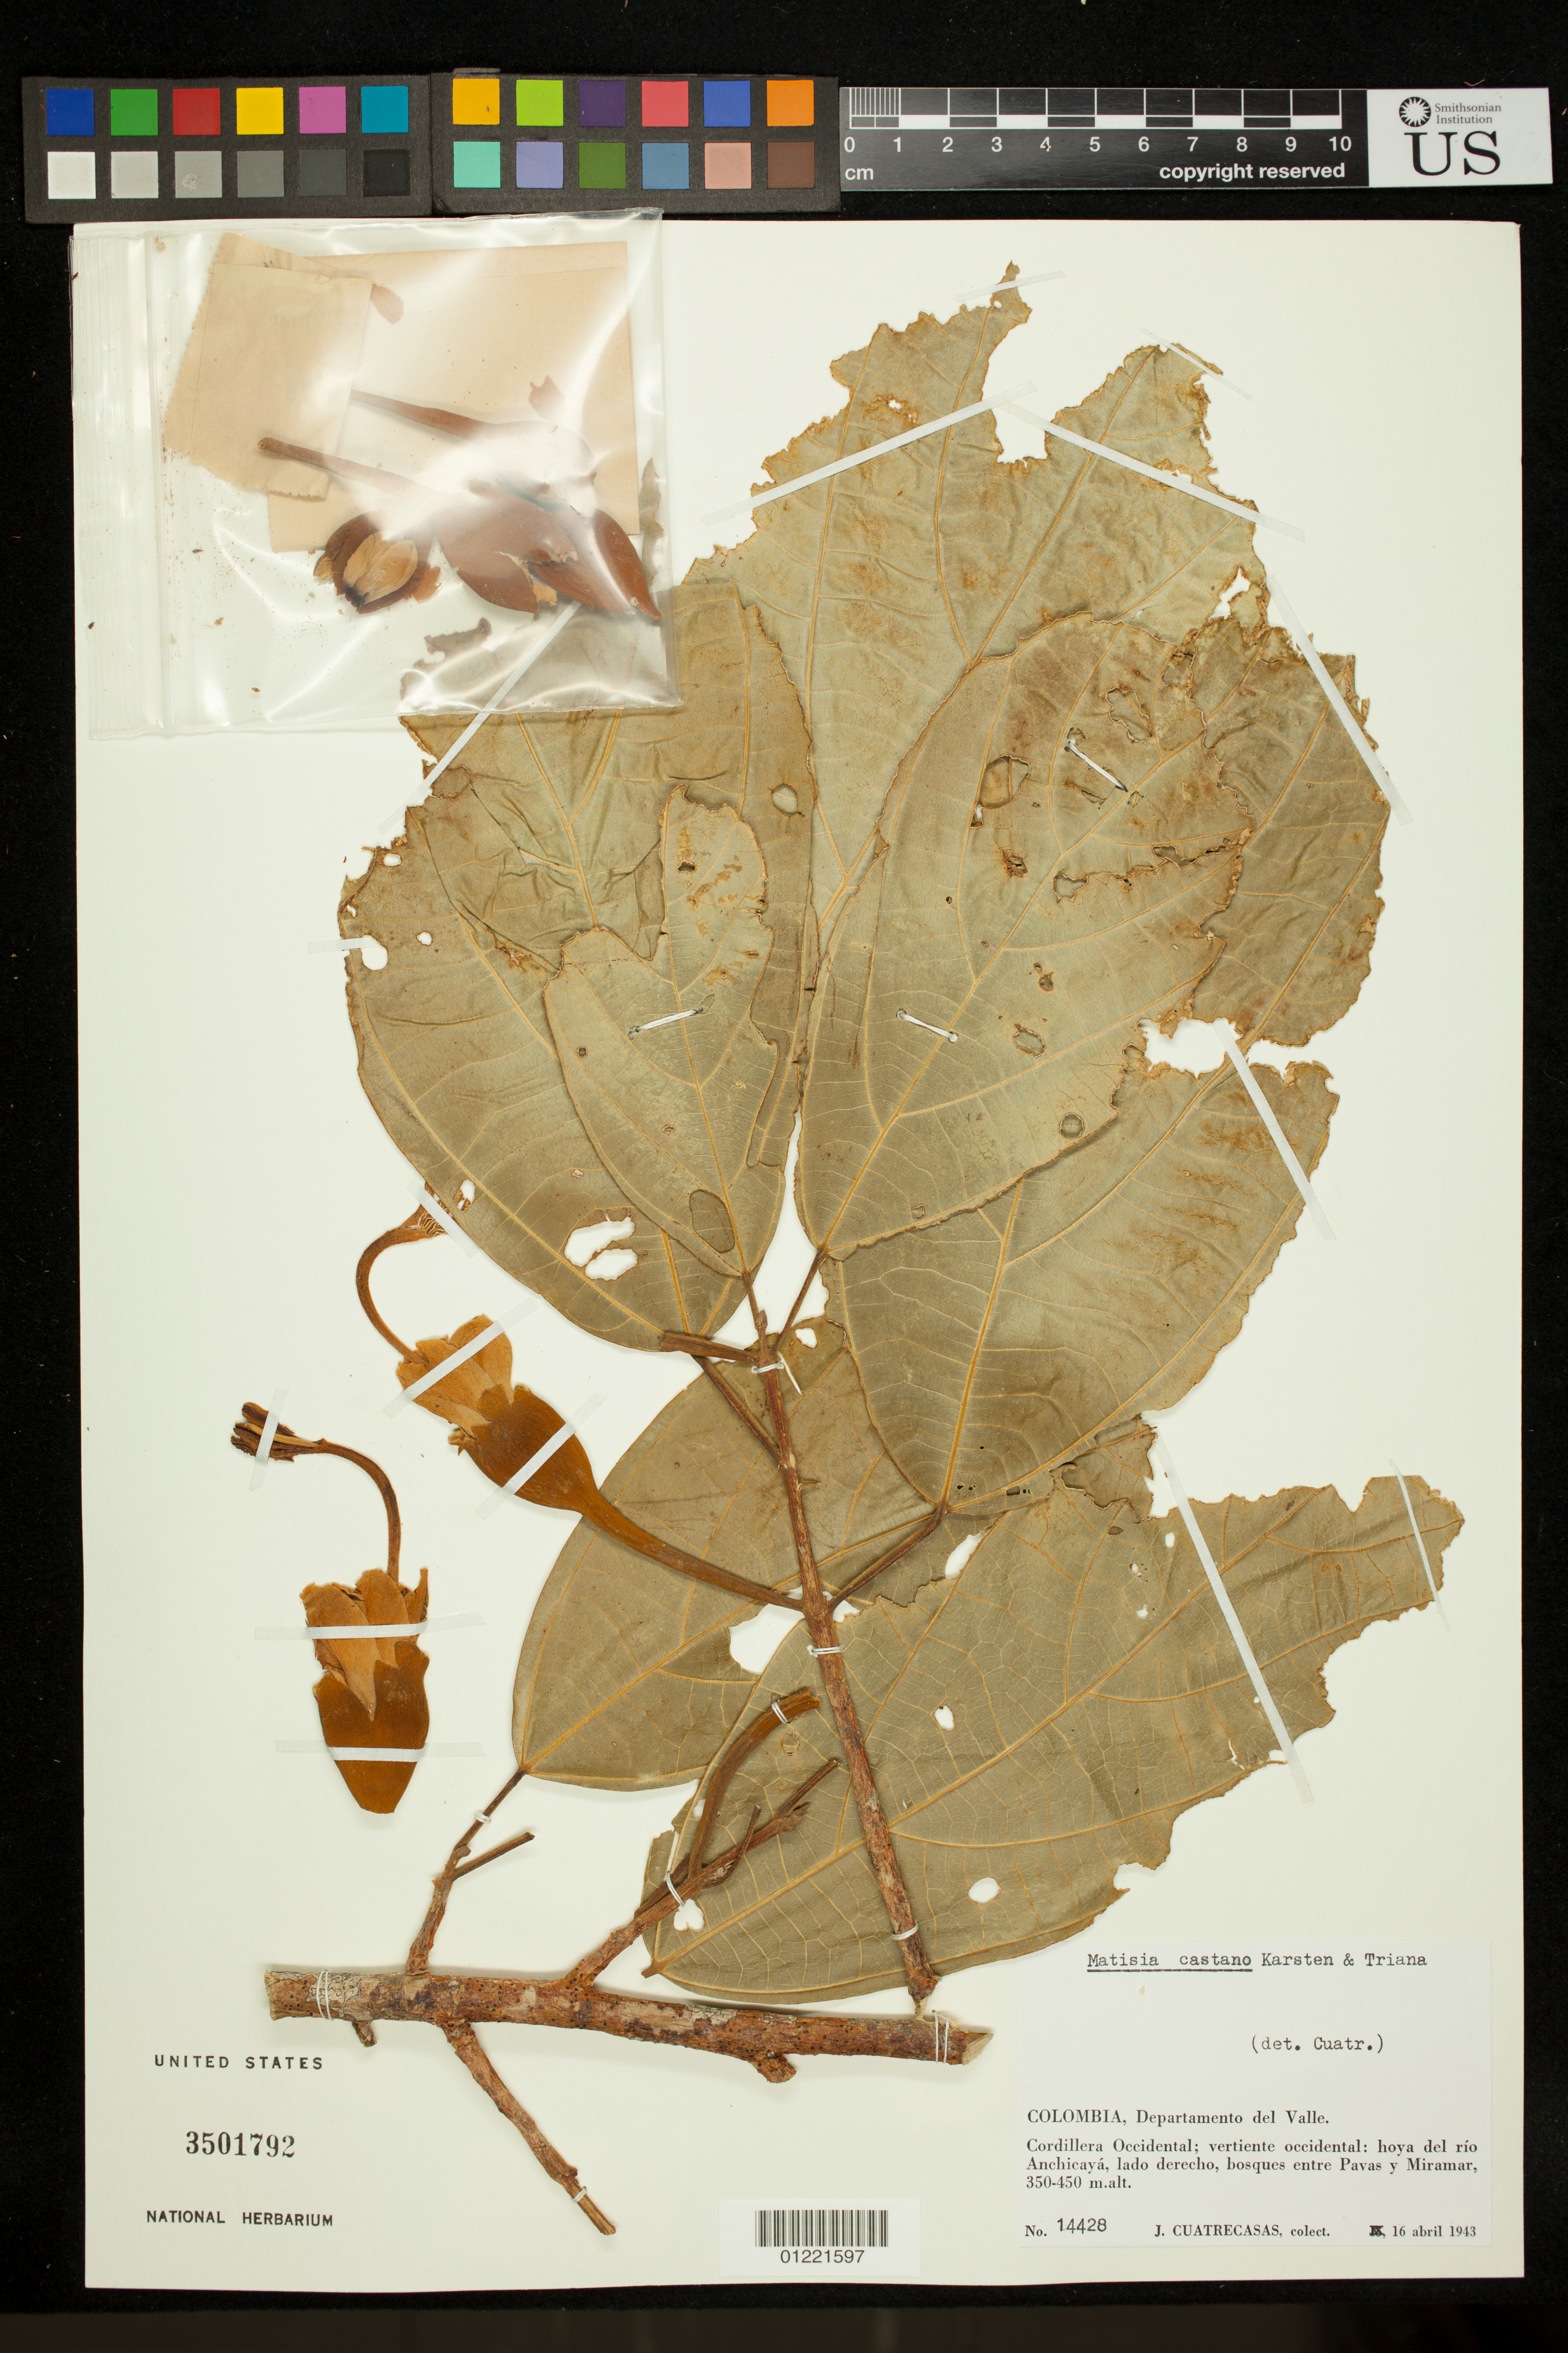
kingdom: Plantae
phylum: Tracheophyta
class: Magnoliopsida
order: Malvales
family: Malvaceae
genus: Matisia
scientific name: Matisia castano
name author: H. Karst. & Triana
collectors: J. Cuatrecasas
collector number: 14428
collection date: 1943-04-16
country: Colombia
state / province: Valle del Cauca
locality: Departamento del Valle. Cordillera Occidental; vertiene occidental: hoya del rio Anchicaya, lado derecho, bosques entre Pavas y Miramar.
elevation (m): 350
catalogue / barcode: US 3501792